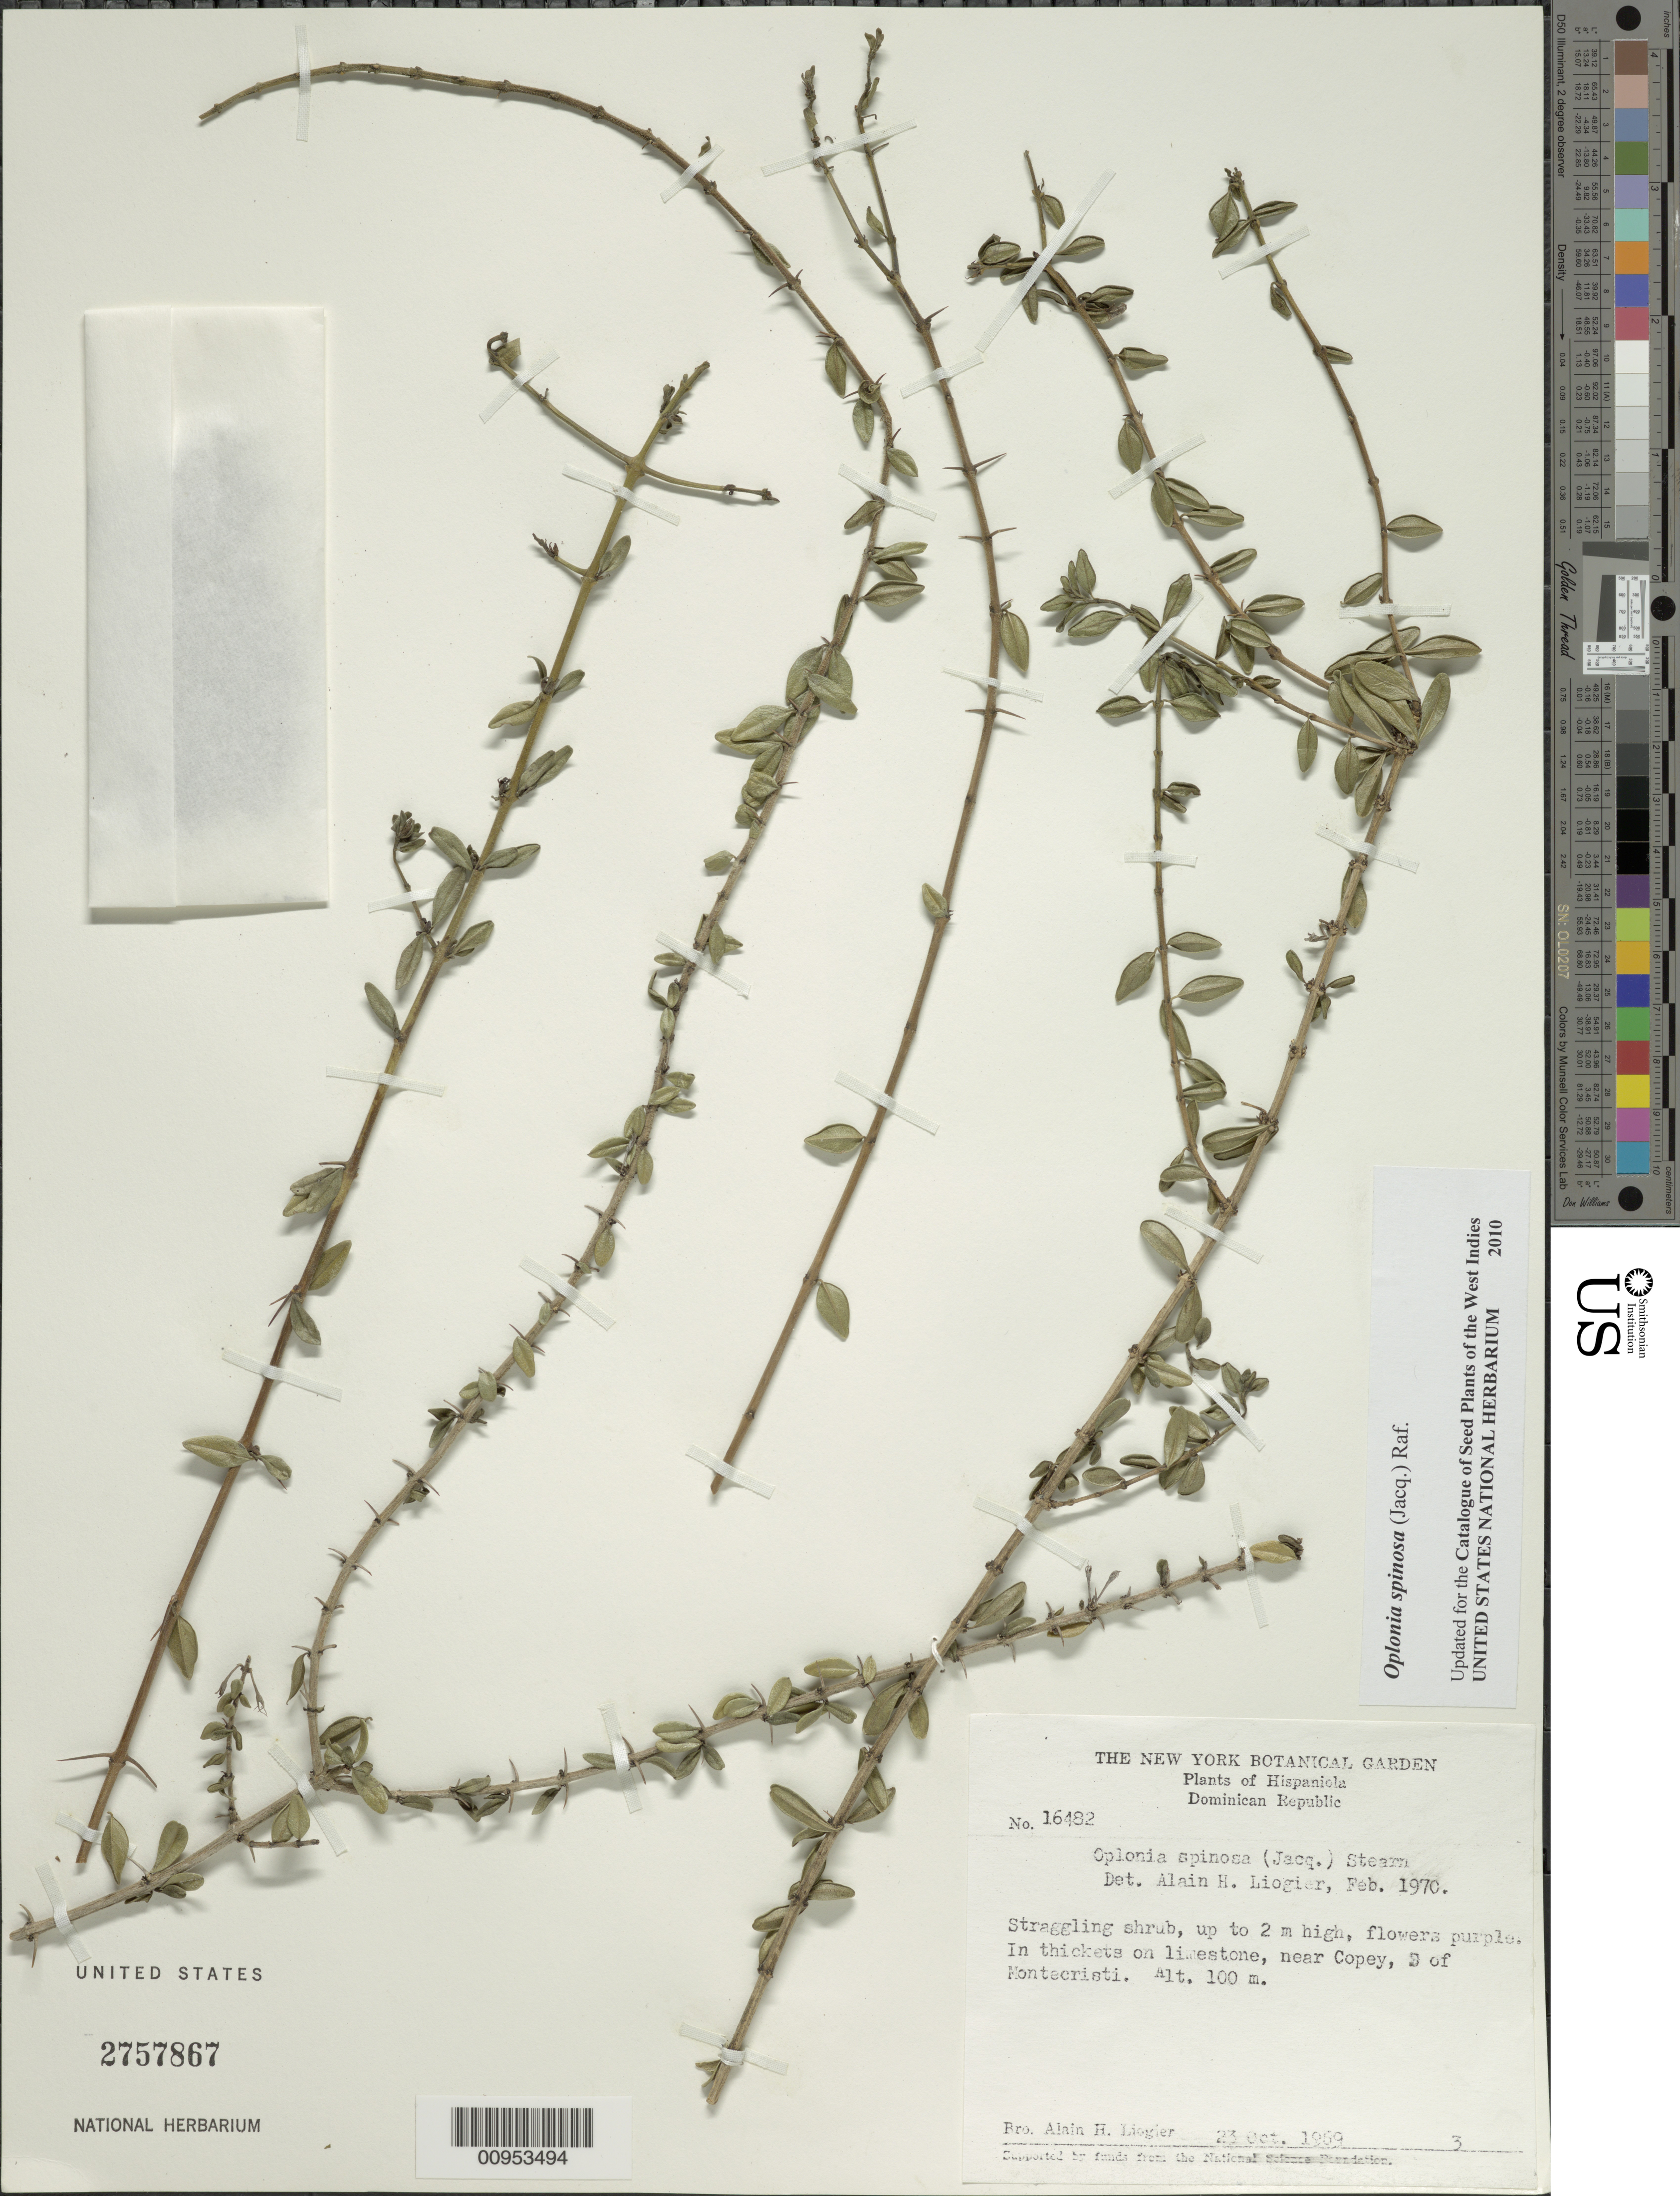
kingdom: Plantae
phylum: Tracheophyta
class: Magnoliopsida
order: Lamiales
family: Acanthaceae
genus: Oplonia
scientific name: Oplonia spinosa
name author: Raf.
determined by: Liogier, Alain H.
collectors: A. H. Liogier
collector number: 16482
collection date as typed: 23 Oct 1969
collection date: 1969-10-23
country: Dominican Republic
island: Hispaniola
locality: Copey, S of Montecristi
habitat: In thickets on limestone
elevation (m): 100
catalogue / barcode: US 2757867